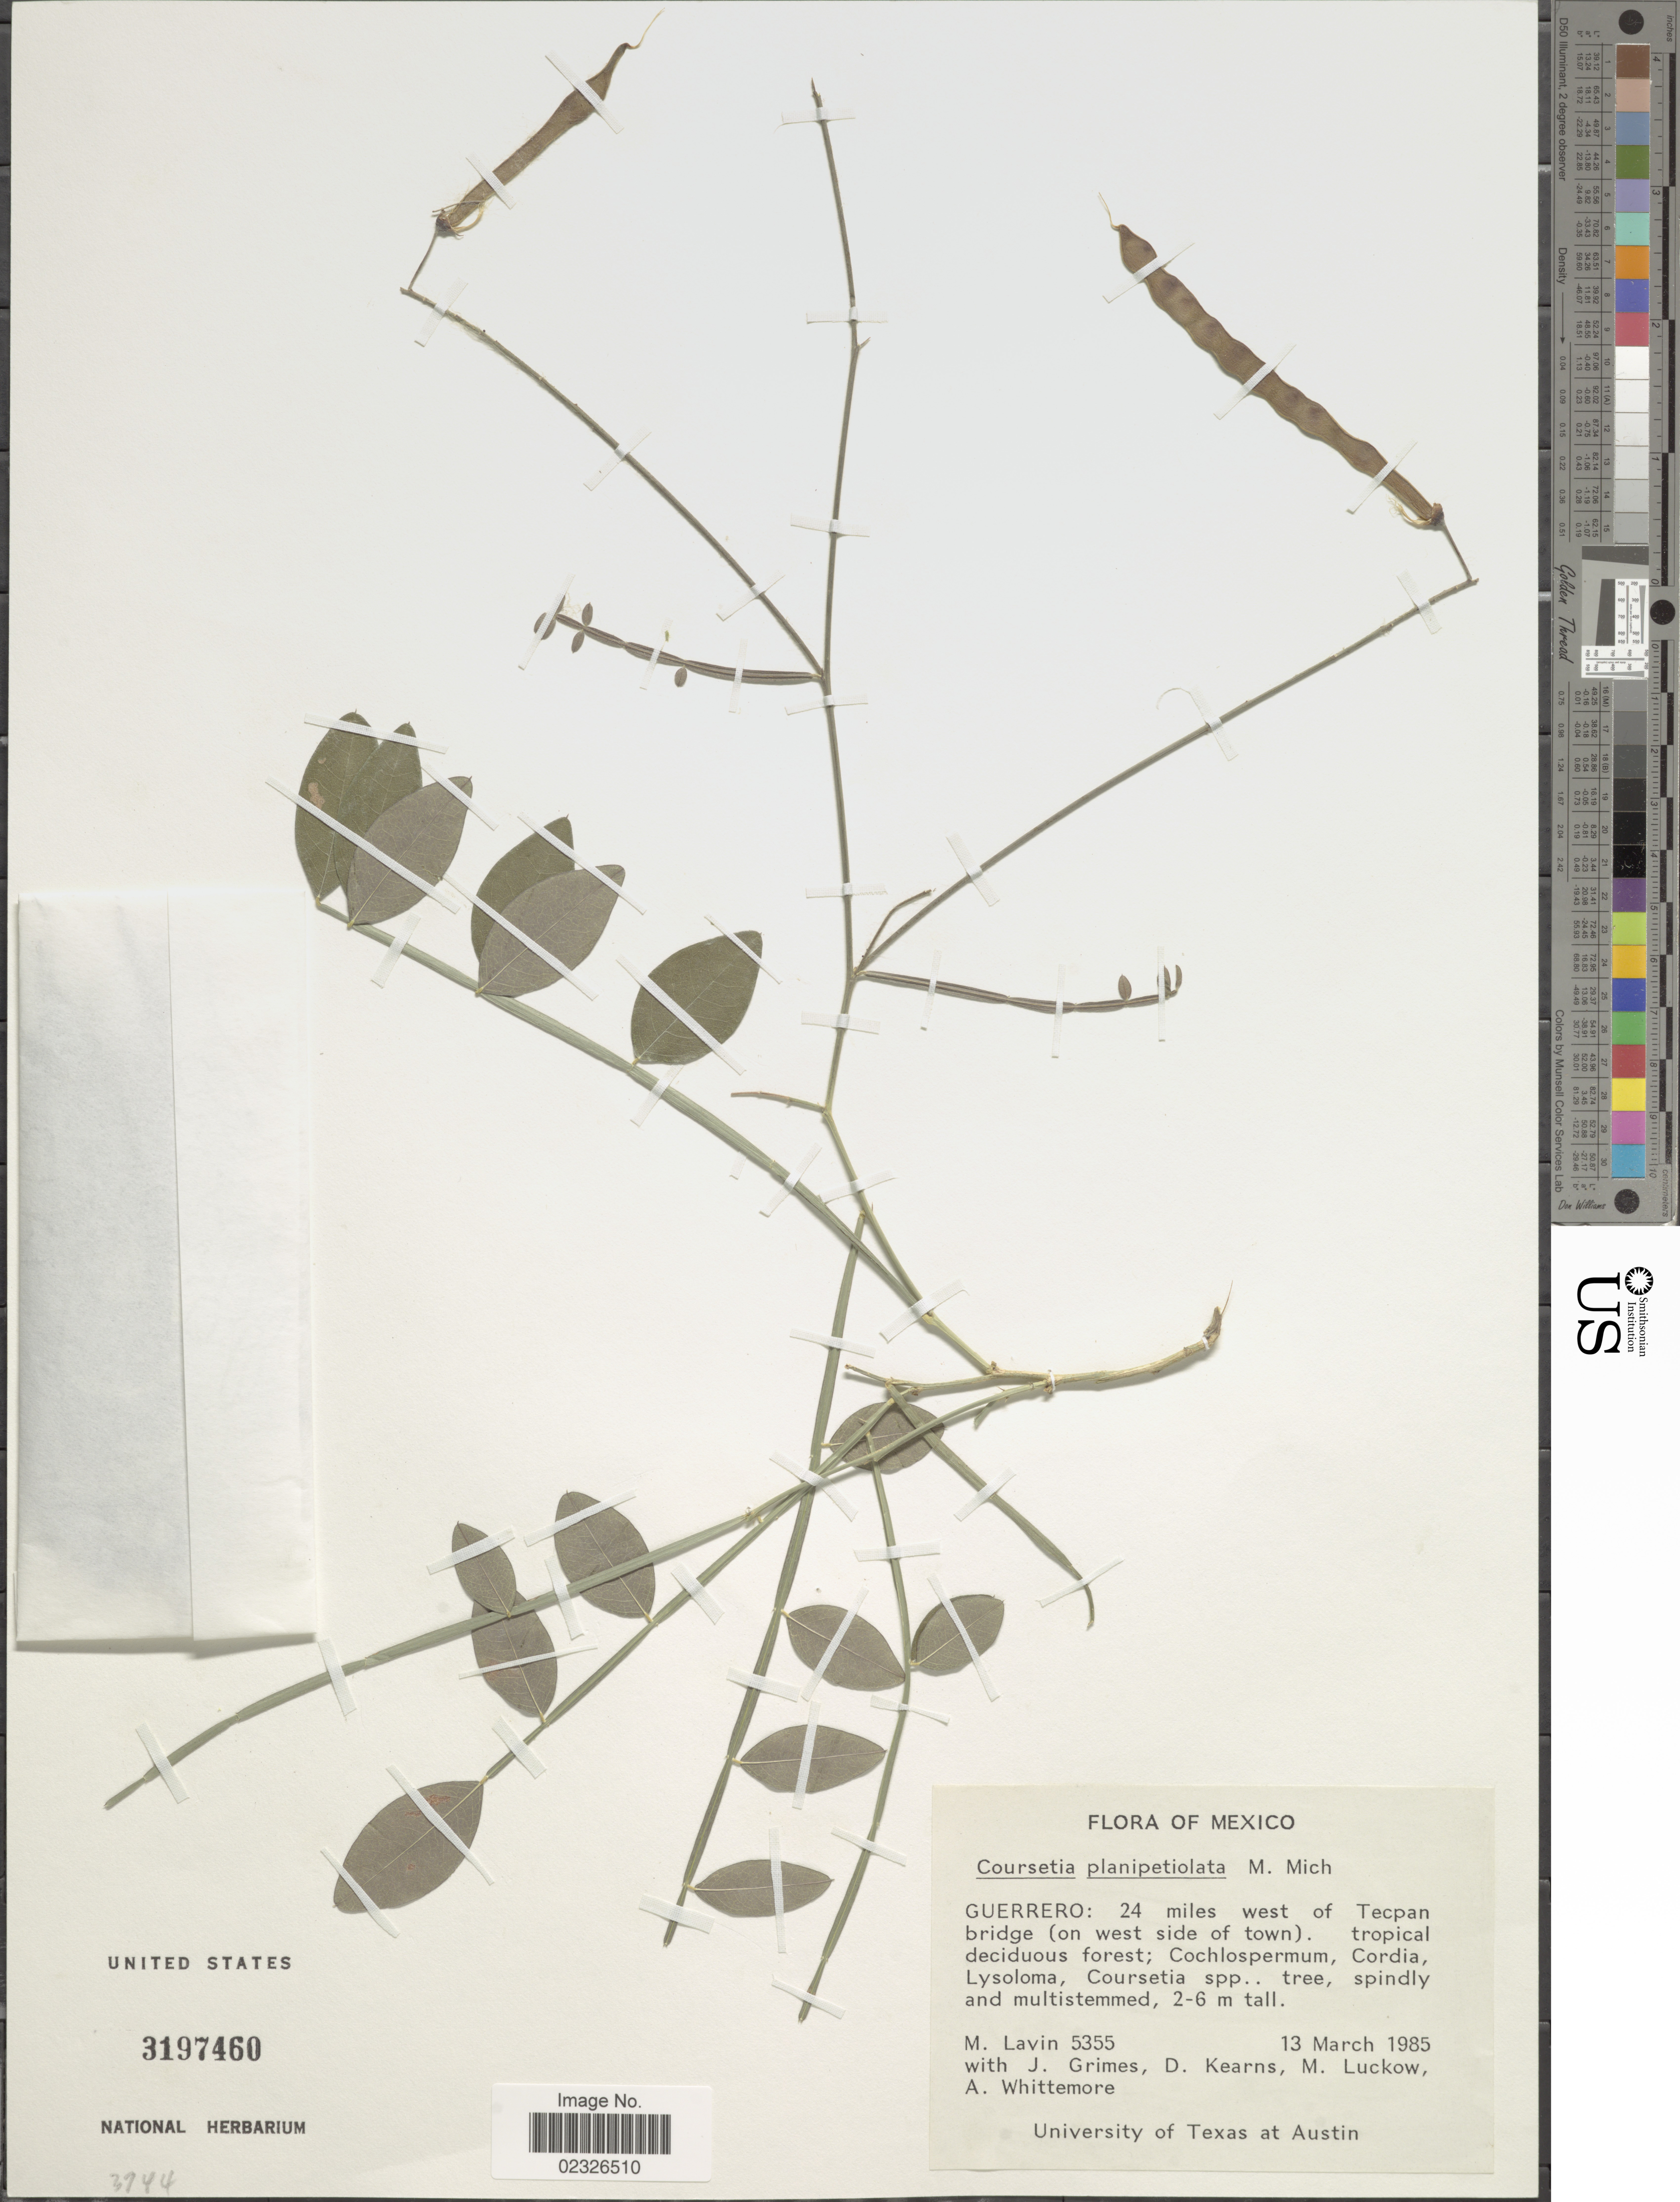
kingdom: Plantae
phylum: Tracheophyta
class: Magnoliopsida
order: Fabales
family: Fabaceae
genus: Coursetia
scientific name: Coursetia planipetiolata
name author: Micheli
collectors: M. Lavin, J. Grimes, D. Kearns, M. A. Luckow & A. Whittemore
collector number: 5355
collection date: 1985-03-13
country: Mexico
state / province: Guerrero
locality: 24 miles west of Tecpan bridge (on west side of town). tropical deciduous forest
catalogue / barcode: US 3197460